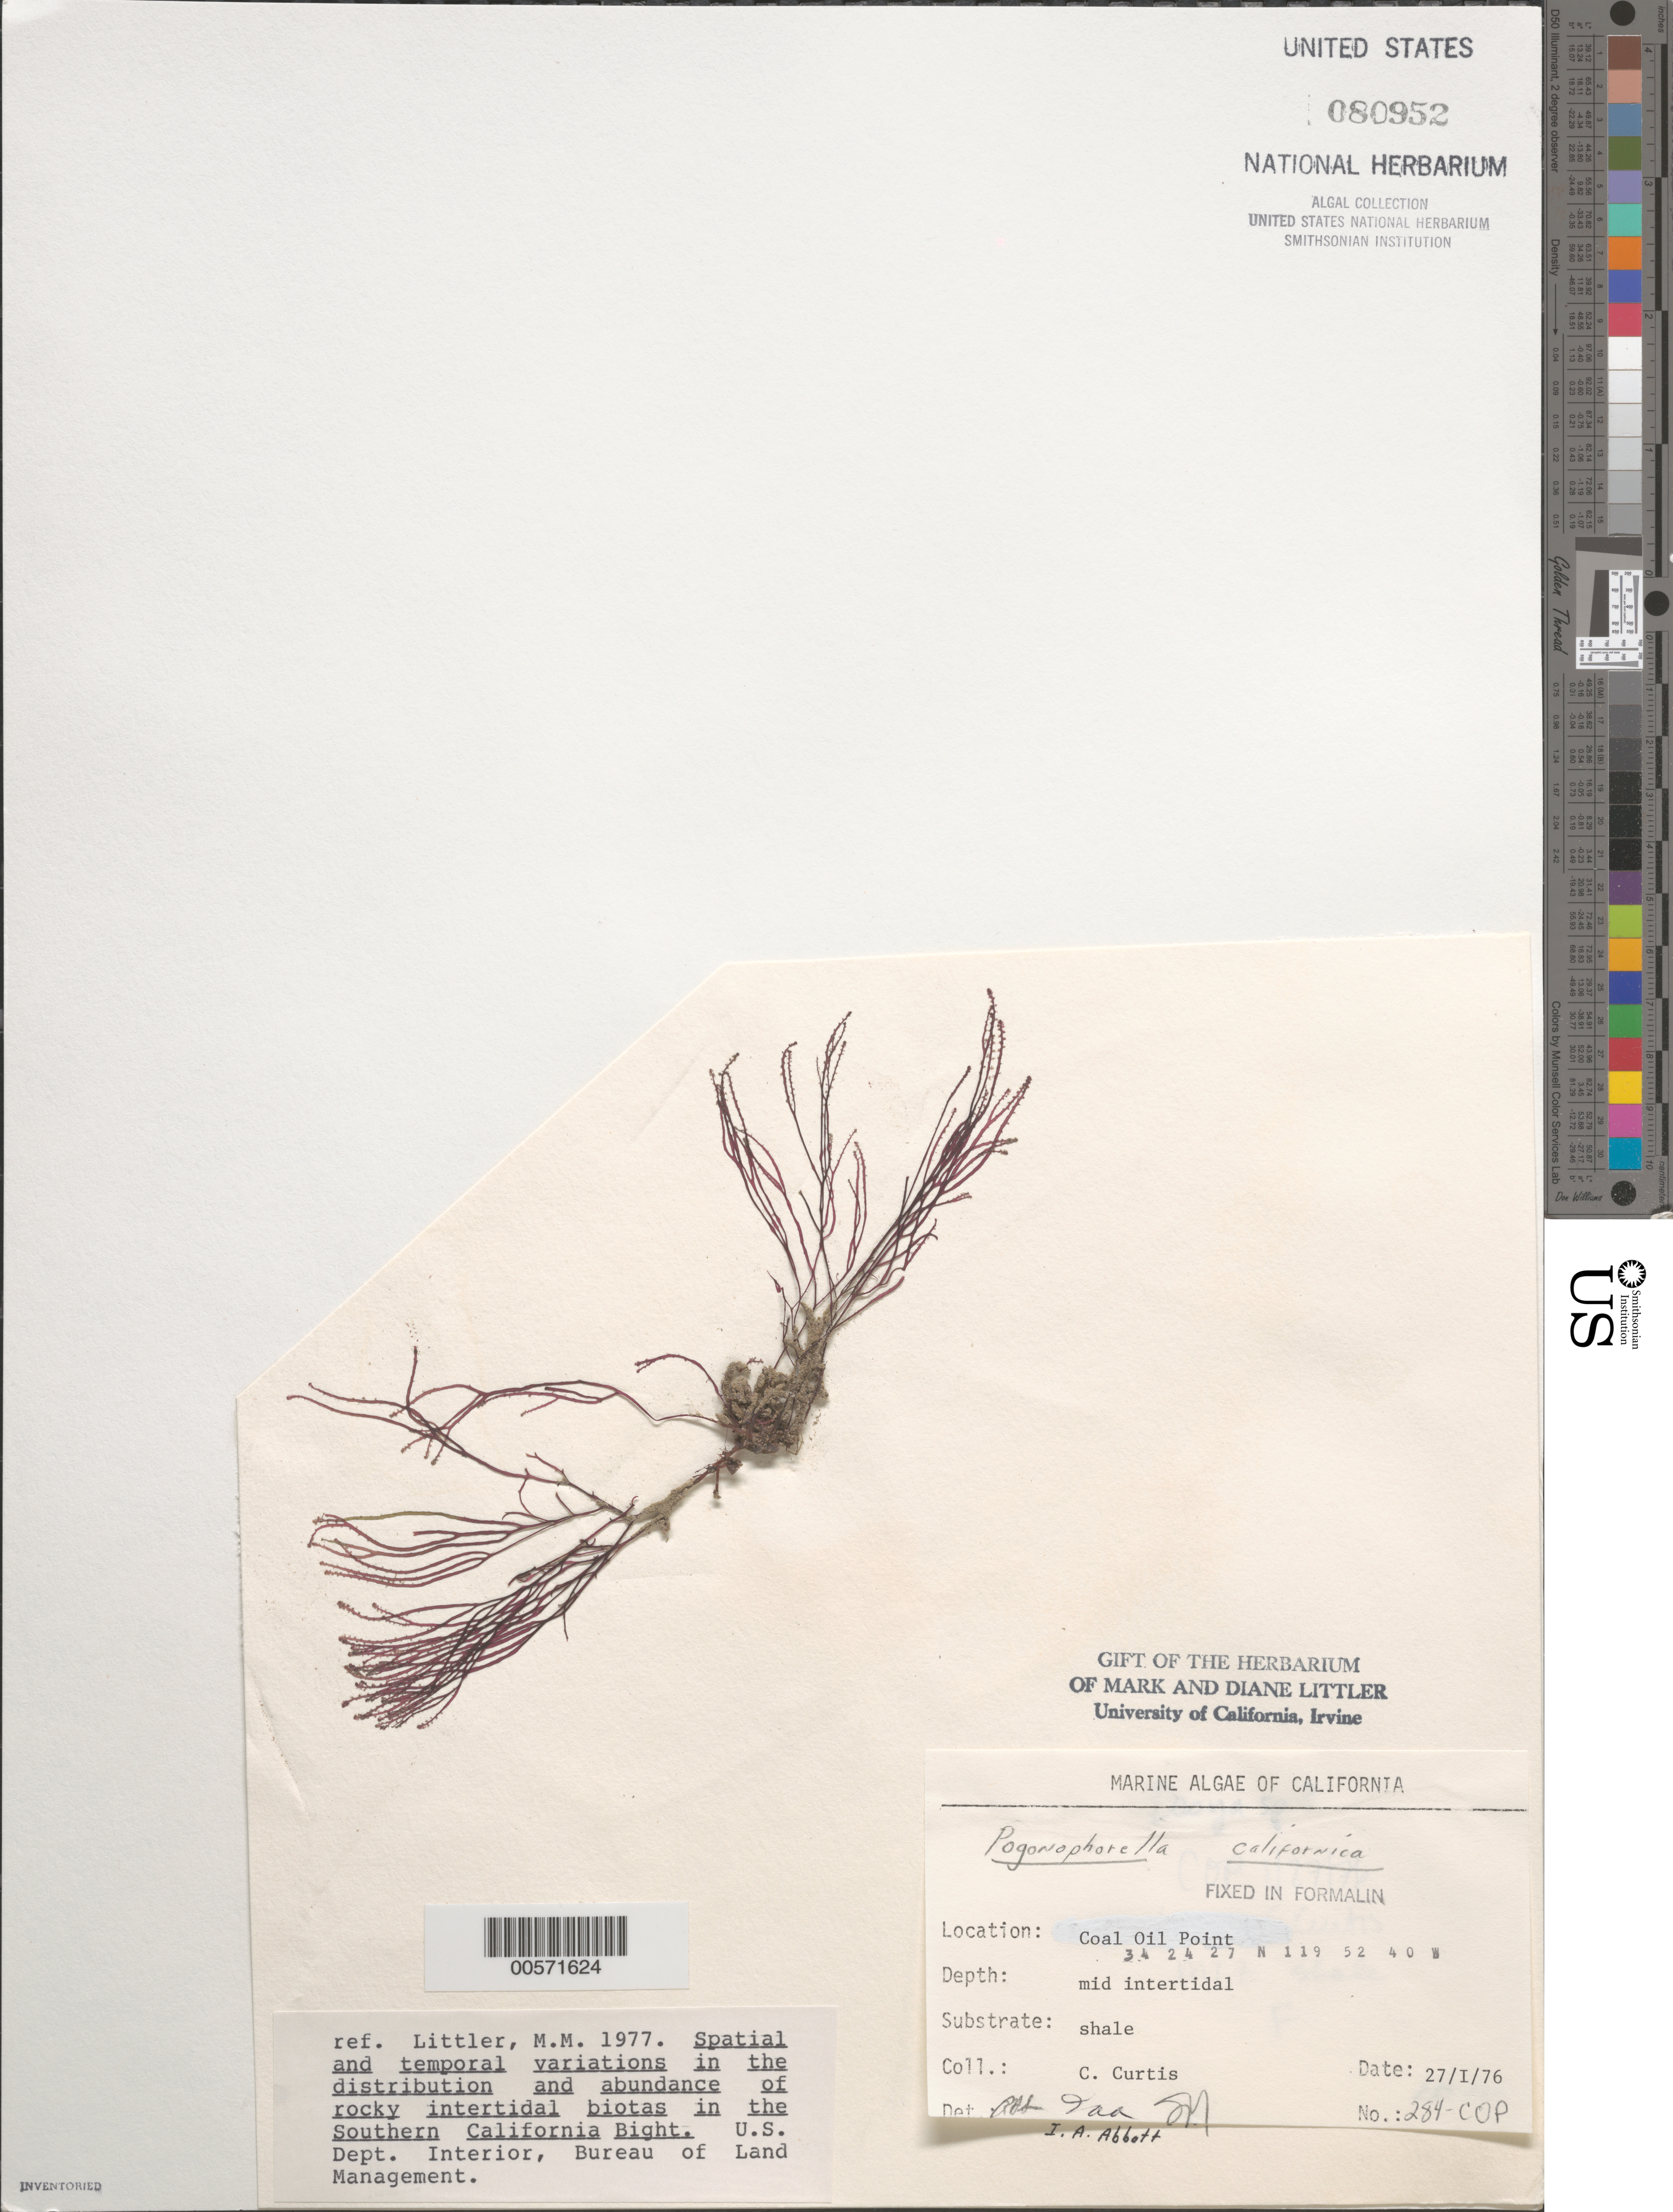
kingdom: Plantae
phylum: Rhodophyta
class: Florideophyceae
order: Ceramiales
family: Dasyaceae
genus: Dasya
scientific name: Dasya binghamiae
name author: A.J.K. Millar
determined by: Algae name updating Project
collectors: C. Curtis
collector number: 284-COP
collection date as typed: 27 Jan 1976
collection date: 1976-01-27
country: United States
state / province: California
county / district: Santa Barbara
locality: Coal Oil Point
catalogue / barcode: US 80952